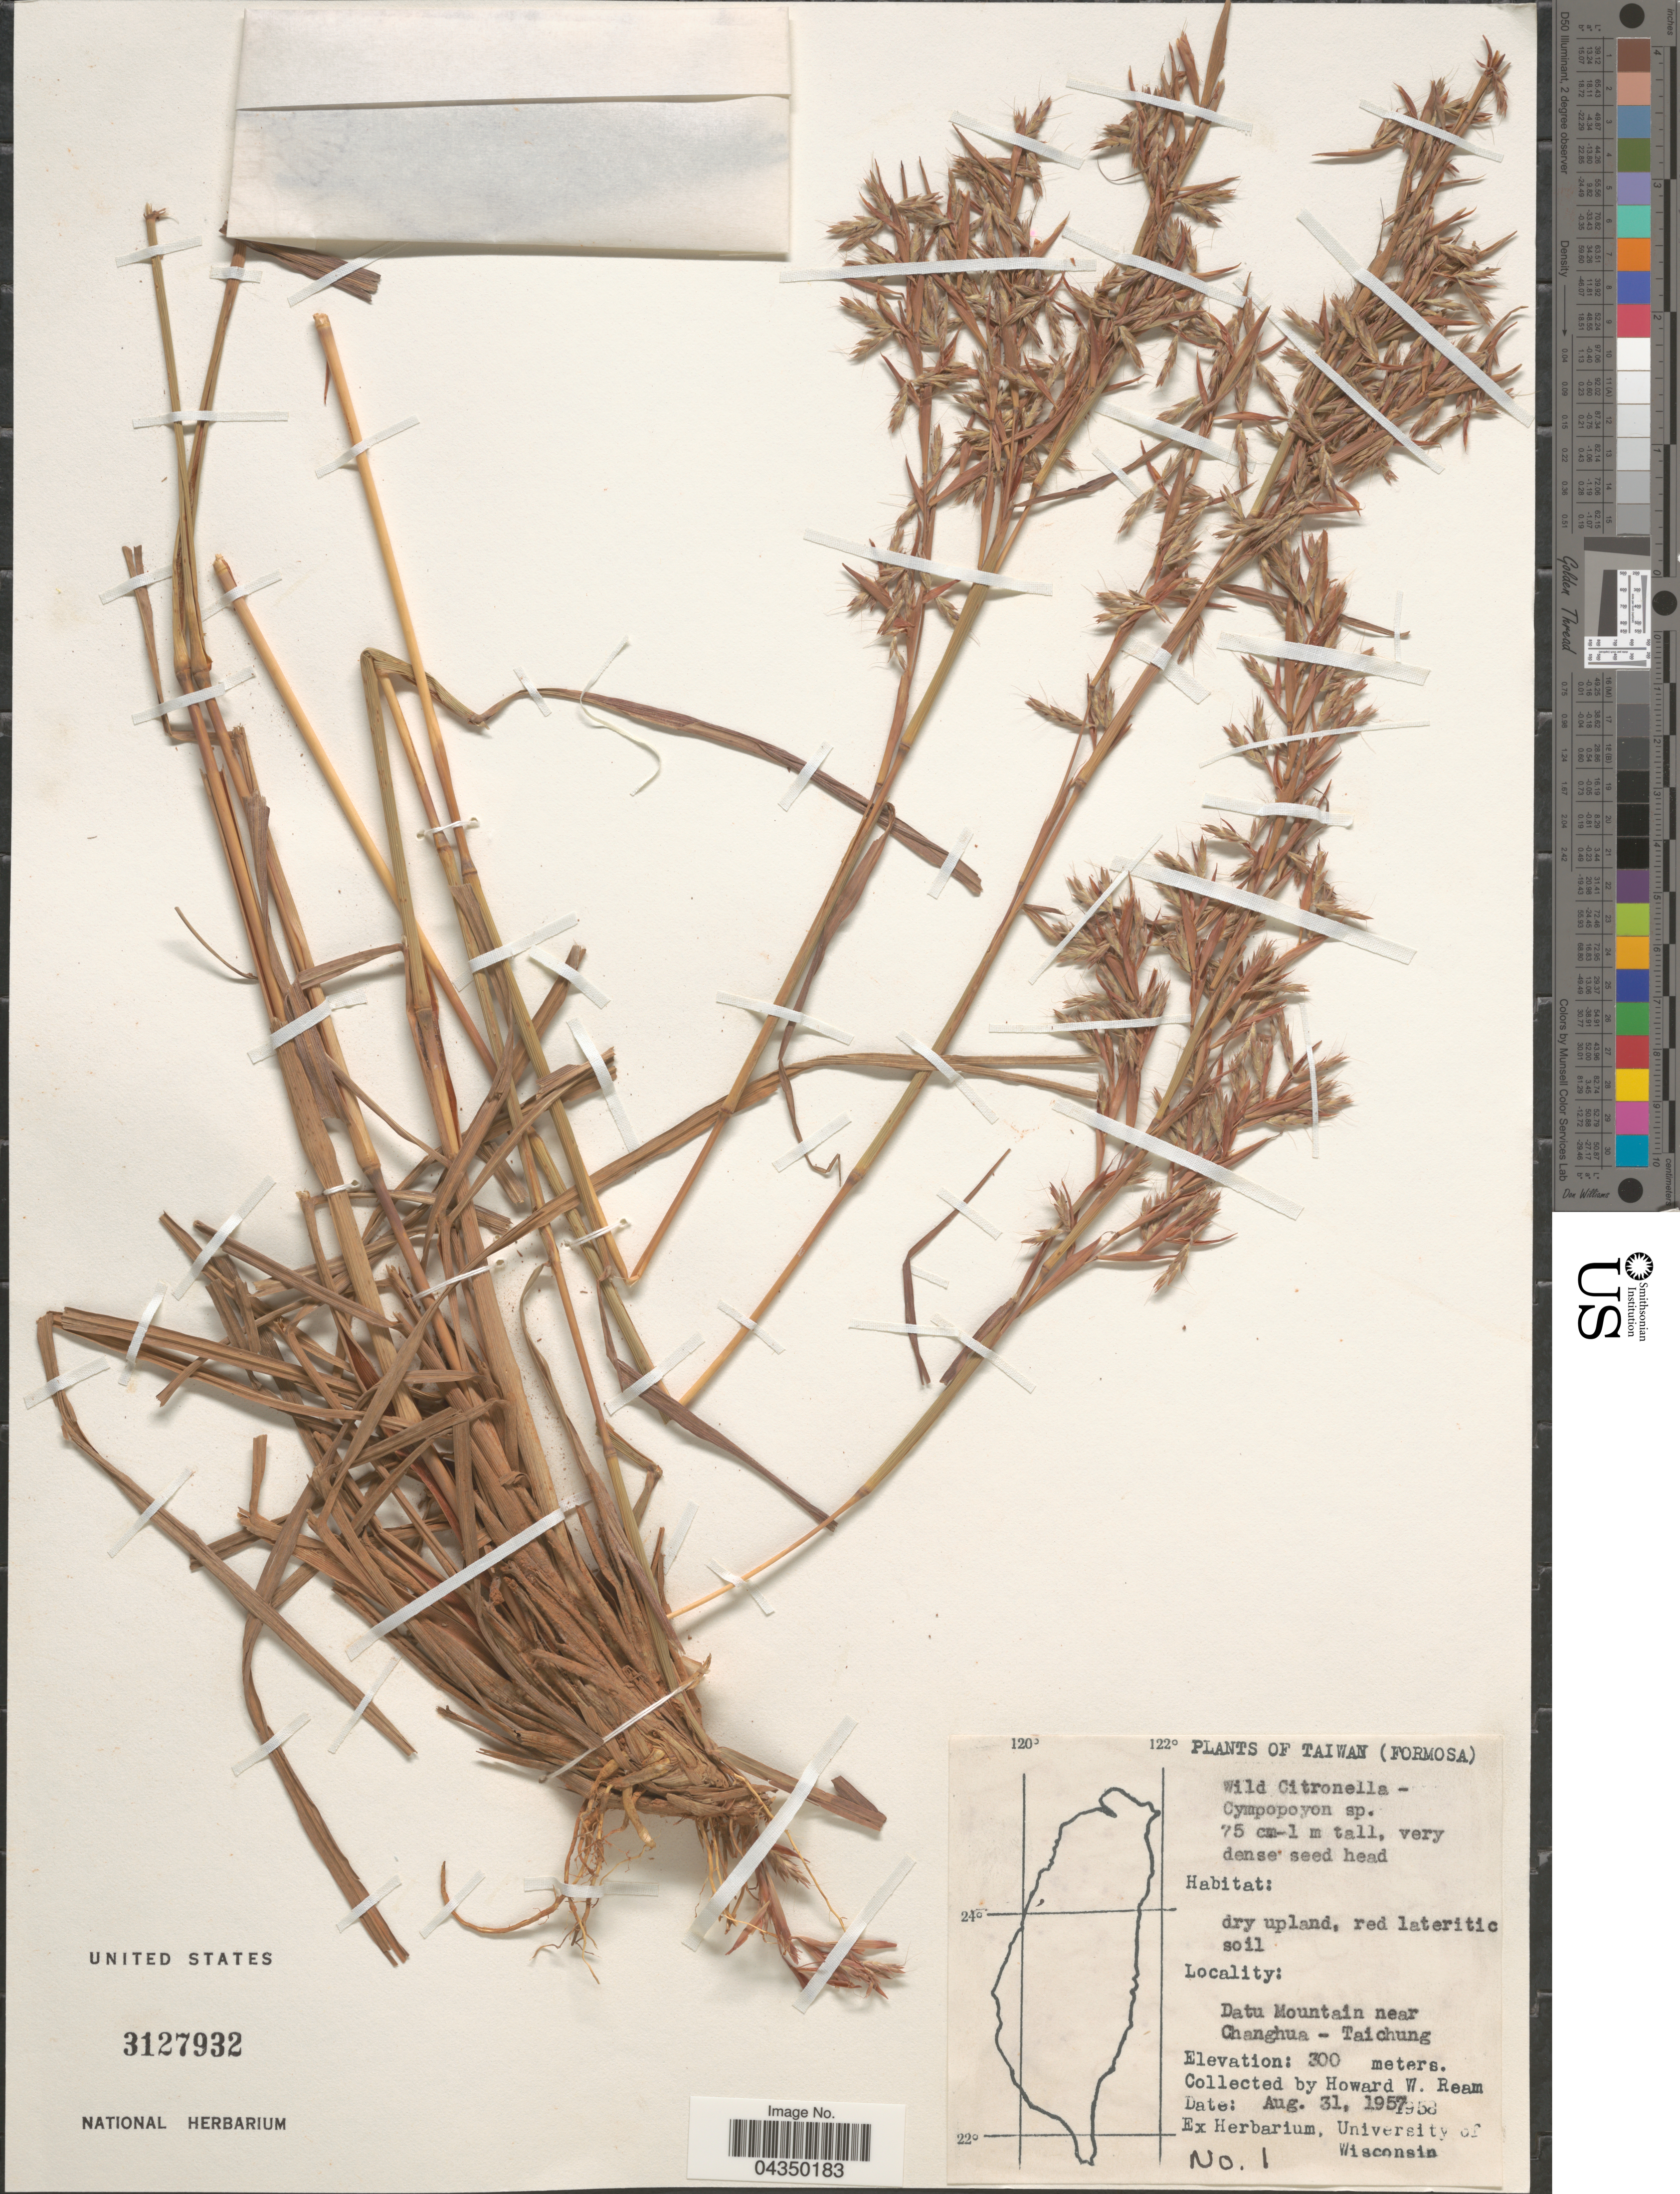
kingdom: Plantae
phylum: Tracheophyta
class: Liliopsida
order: Poales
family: Poaceae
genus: Cymbopogon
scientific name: Cymbopogon sp.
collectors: H. Ream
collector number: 1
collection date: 1957-08-31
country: Taiwan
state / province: Taichung City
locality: Datu Mountain near Changua - Taichung.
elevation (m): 300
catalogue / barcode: US 3127932